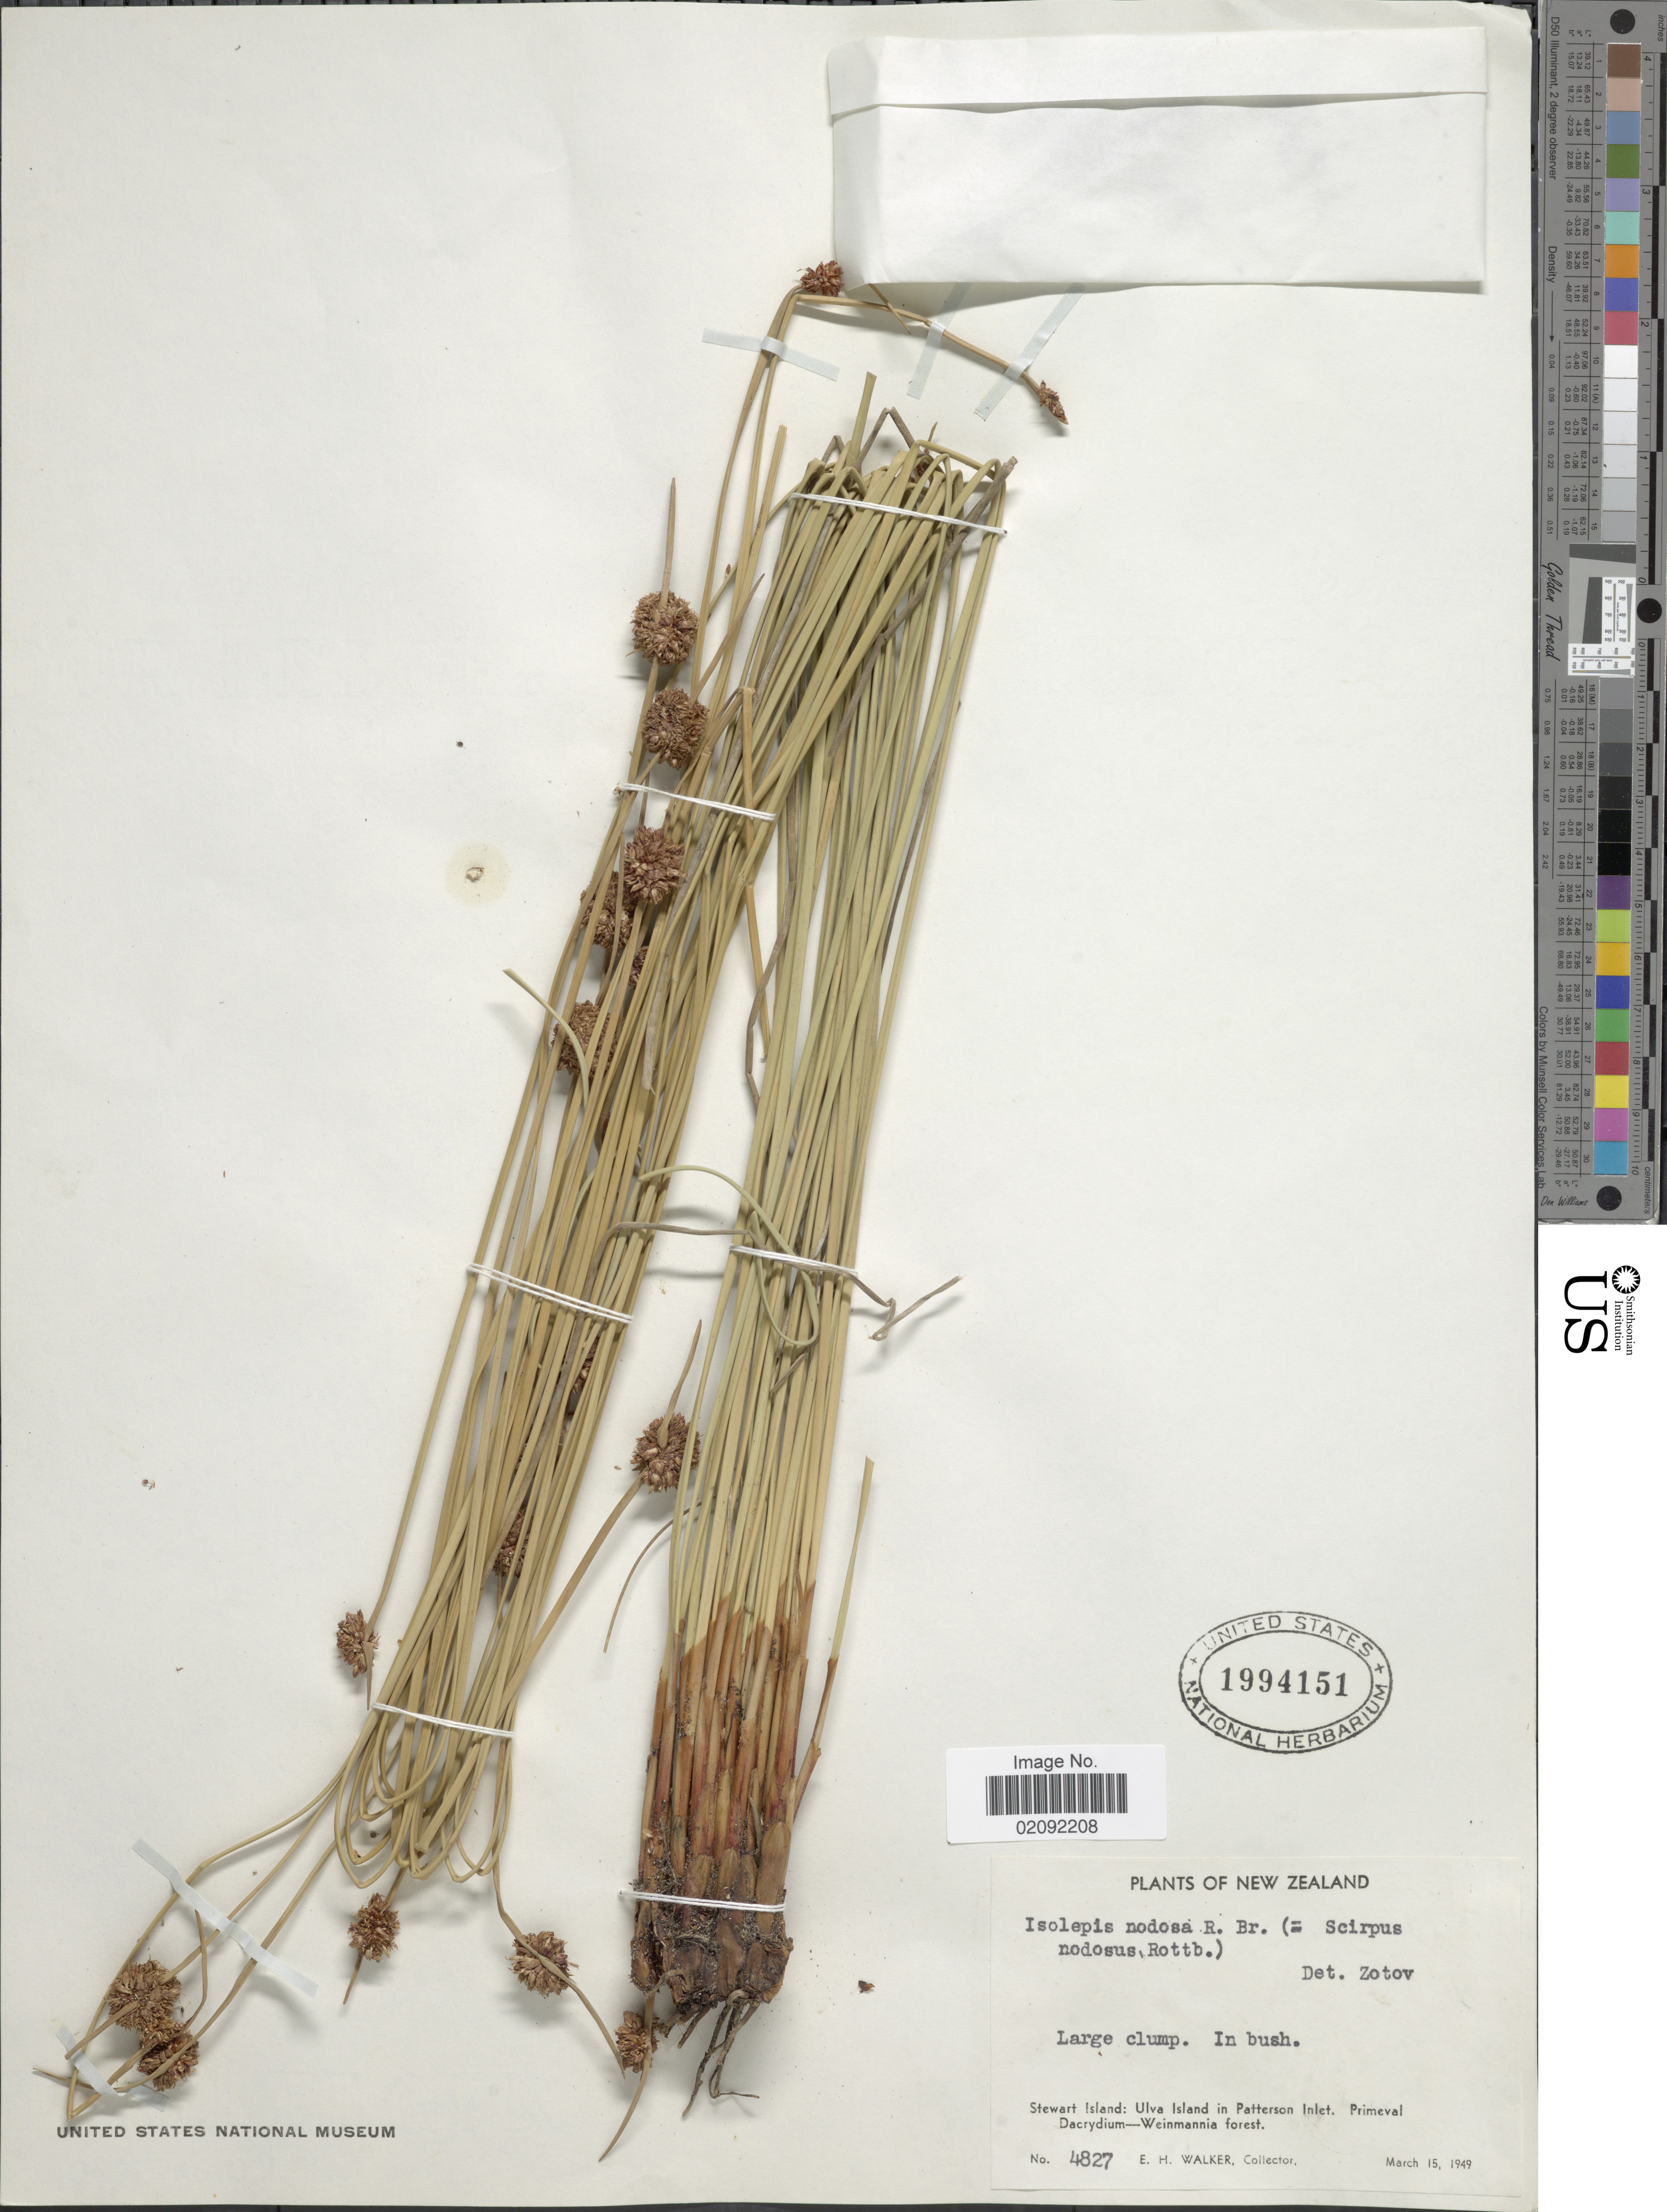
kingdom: Plantae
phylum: Tracheophyta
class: Liliopsida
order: Poales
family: Cyperaceae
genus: Ficinia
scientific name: Ficinia nodosa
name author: (Rottb.) Goetgh. et al.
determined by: Strong, Mark T., (BOT), Smithsonian Institution - National Museum of Natural History (UNITED STATES)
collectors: E. H. Walker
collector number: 4827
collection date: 1949-03-15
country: New Zealand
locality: Stewart Island: Ulva Island in Patterson Inlet.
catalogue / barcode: US 1994151